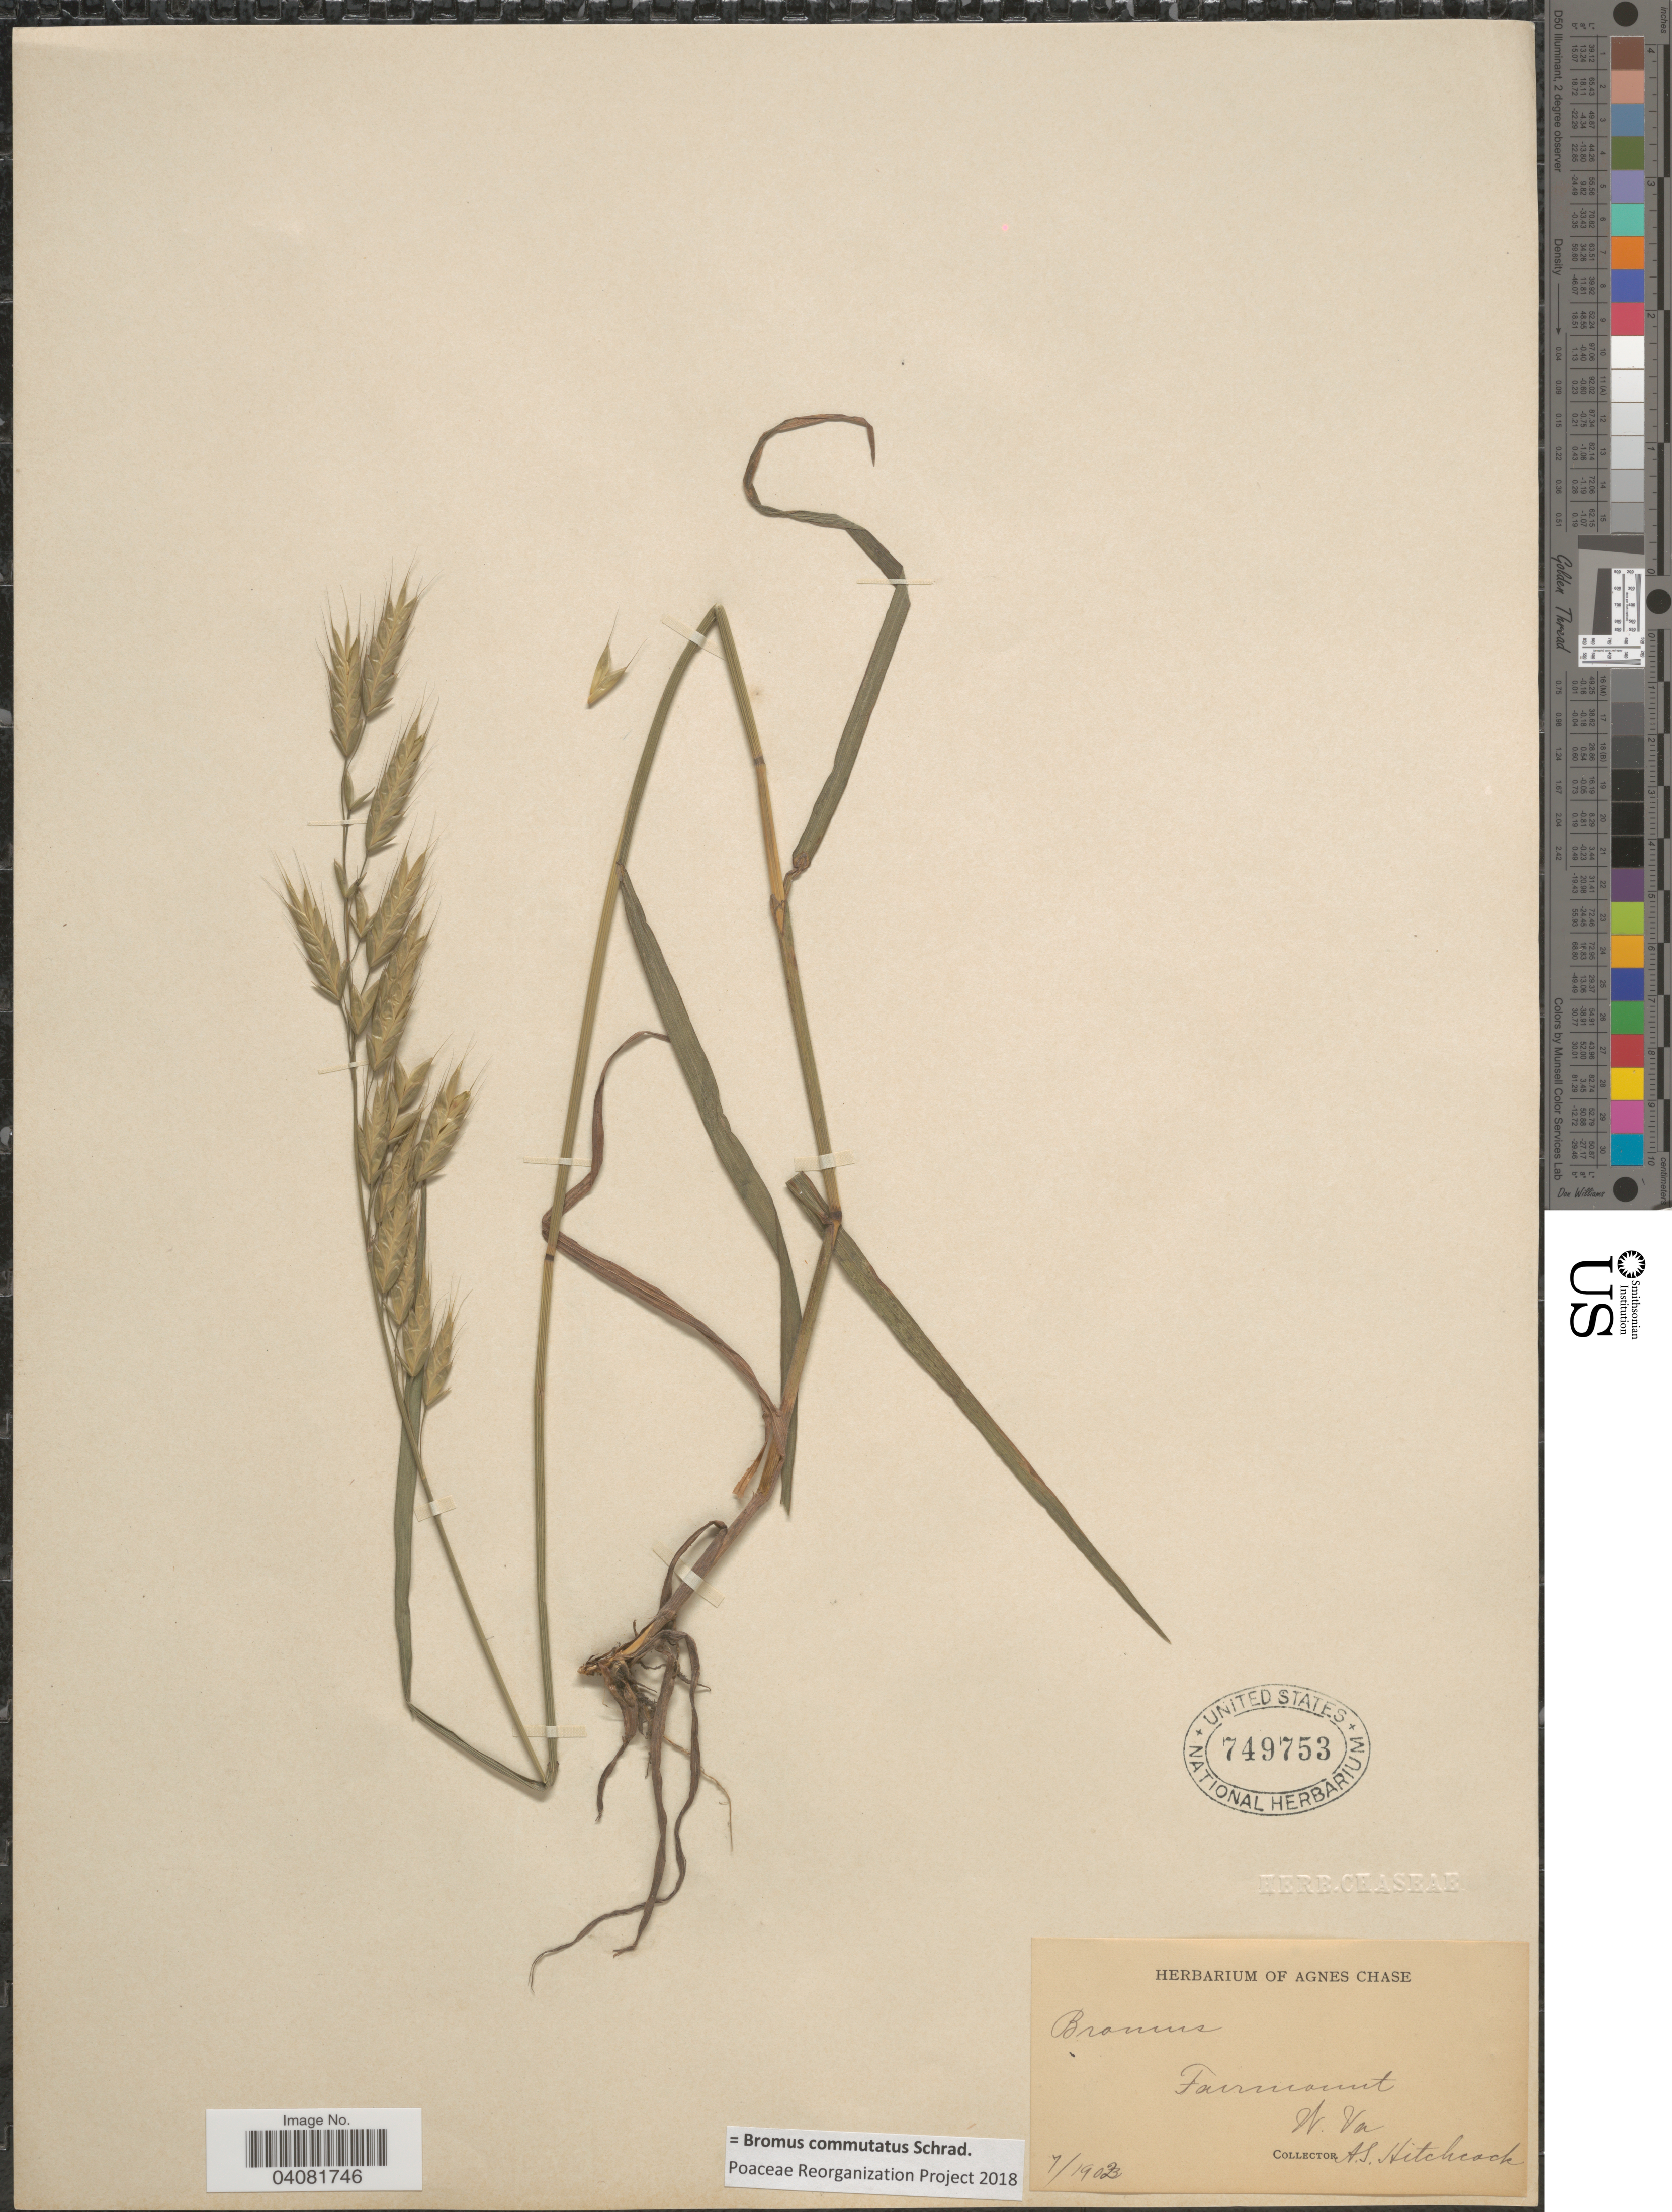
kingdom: Plantae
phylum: Tracheophyta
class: Liliopsida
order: Poales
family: Poaceae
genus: Bromus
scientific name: Bromus commutatus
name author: Schrad.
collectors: A. S. Hitchcock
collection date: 1902-07/1903-07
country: United States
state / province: West Virginia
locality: Fairmount.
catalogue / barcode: US 749753